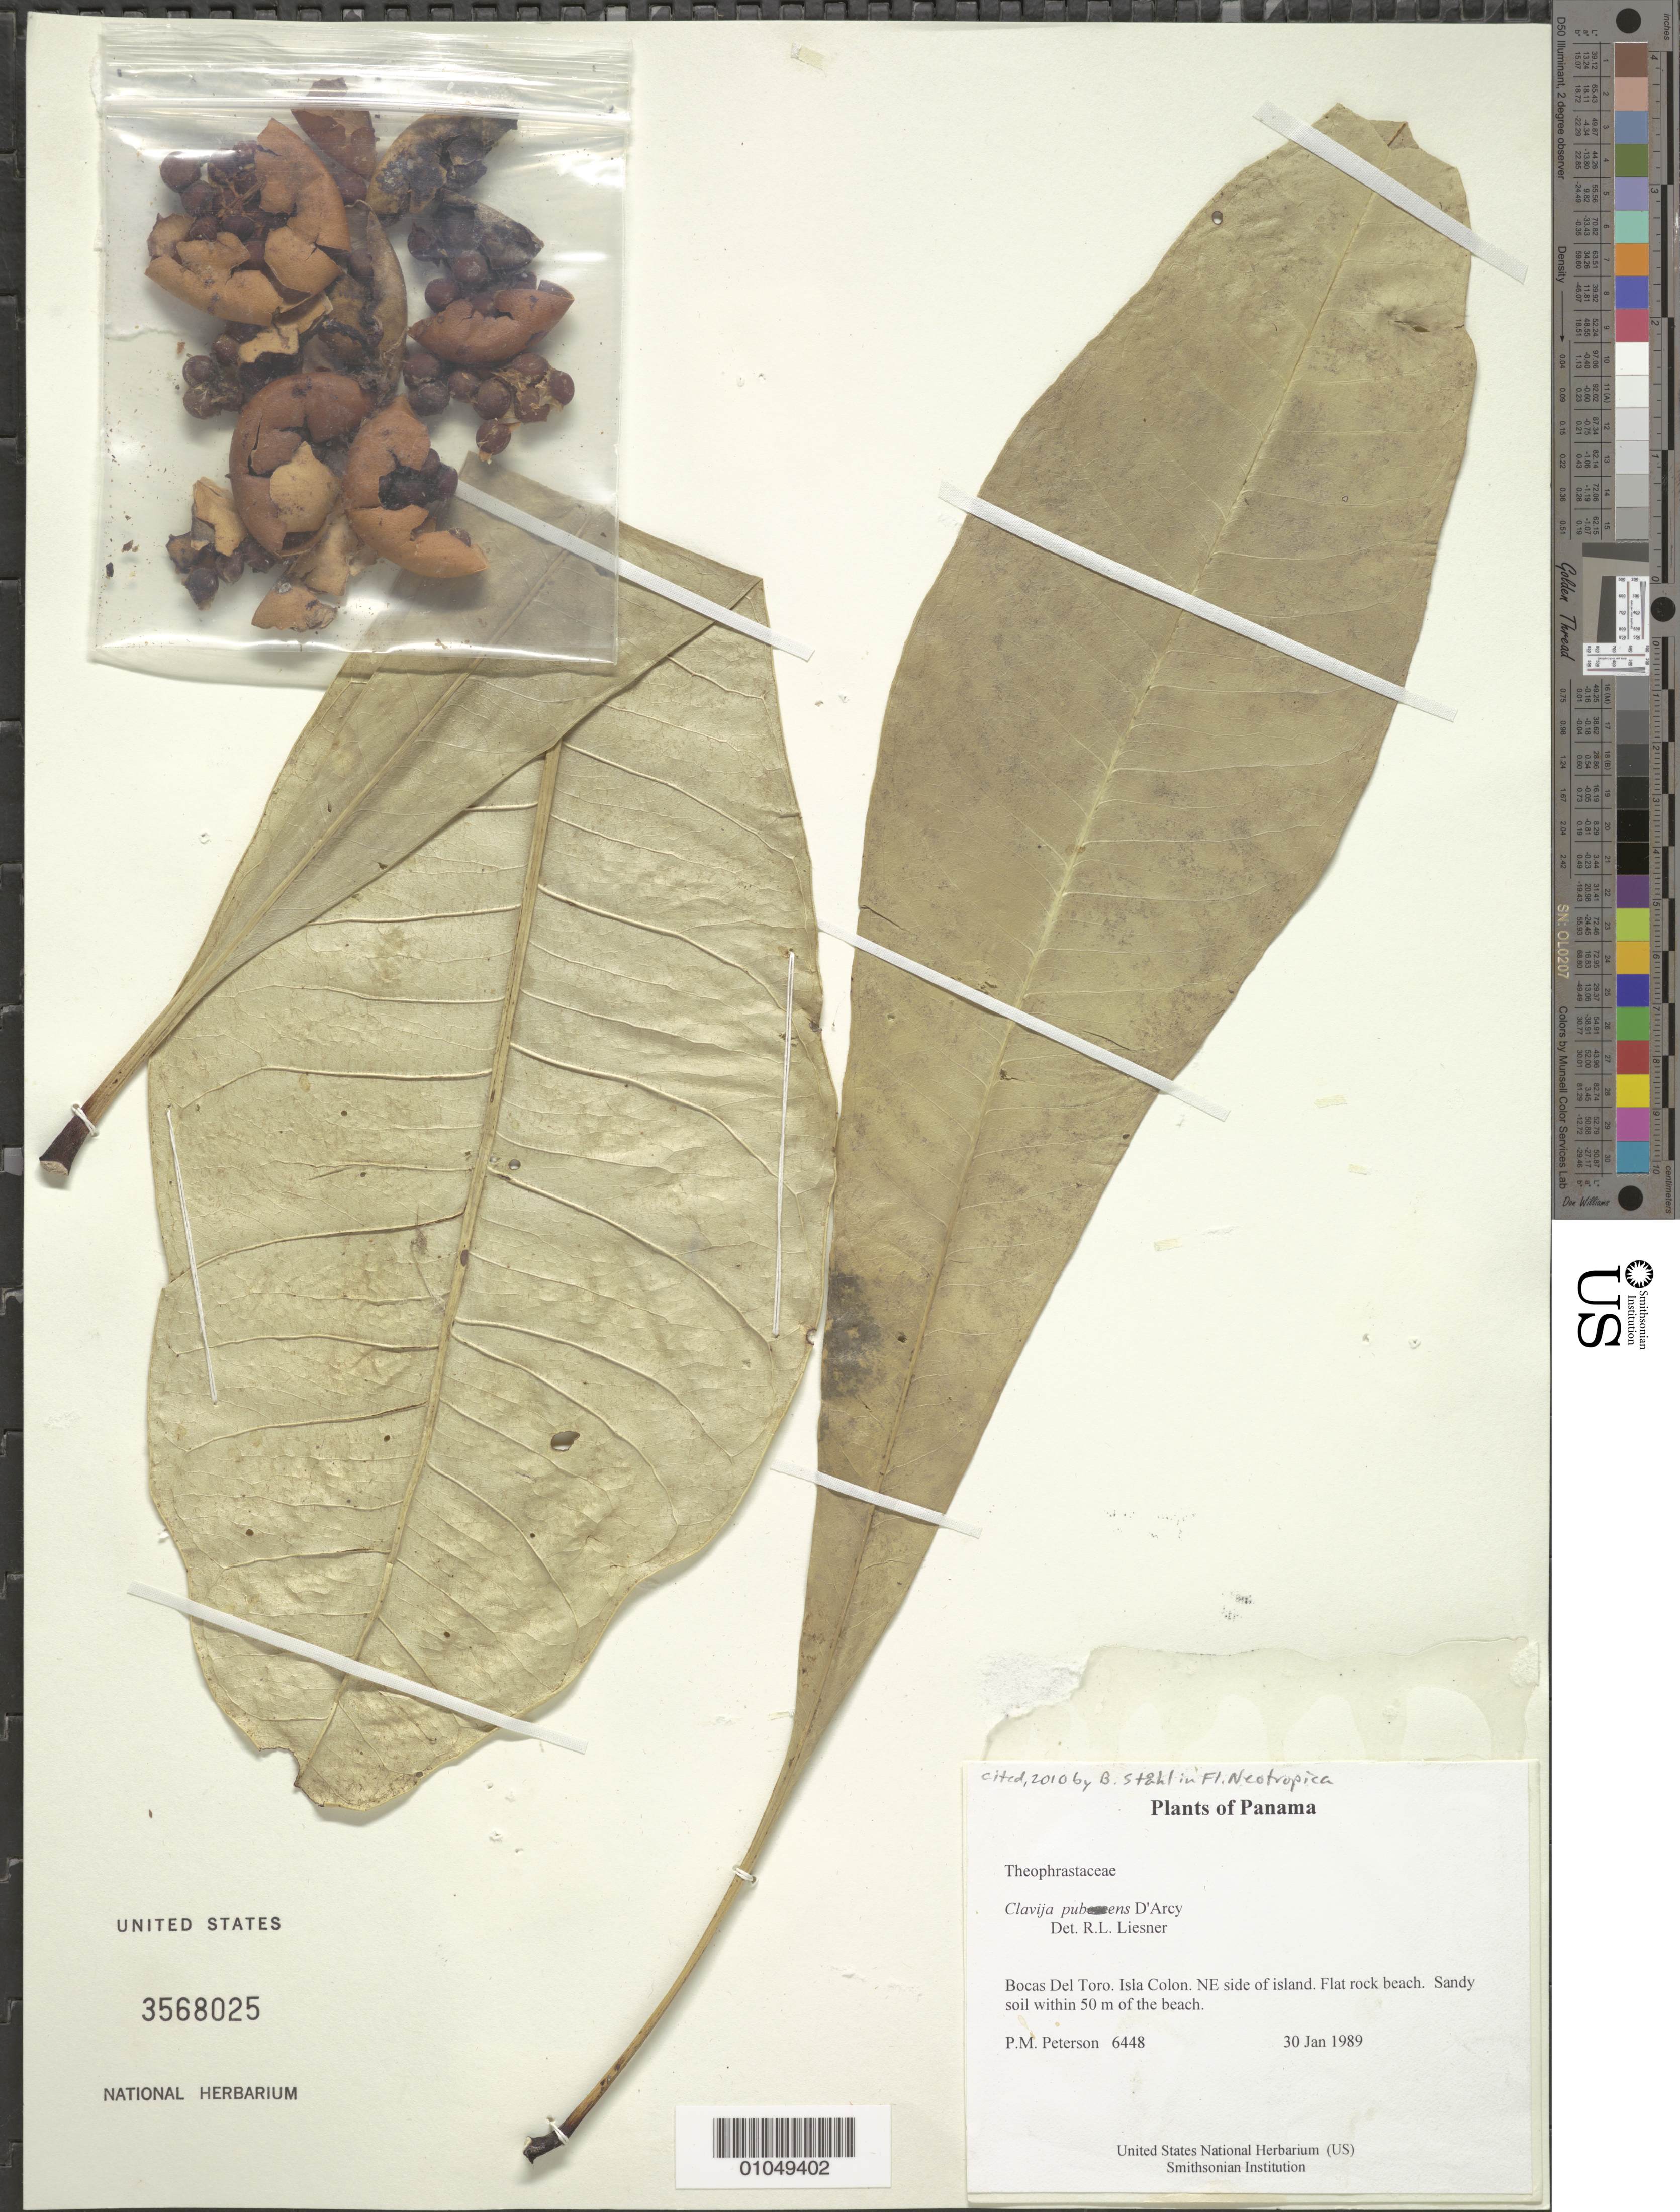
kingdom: Plantae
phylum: Tracheophyta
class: Magnoliopsida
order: Ericales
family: Primulaceae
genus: Clavija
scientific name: Clavija pubens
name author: D'Arcy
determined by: Ståhl, B.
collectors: P. M. Peterson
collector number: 06448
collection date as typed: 30 Jan 1989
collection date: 1989-01-30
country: Panama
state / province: Bocas del Toro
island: Colón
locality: NE side of island.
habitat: Flat rock beach. Sandy soil within 50 m of the beach.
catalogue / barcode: US 3568025